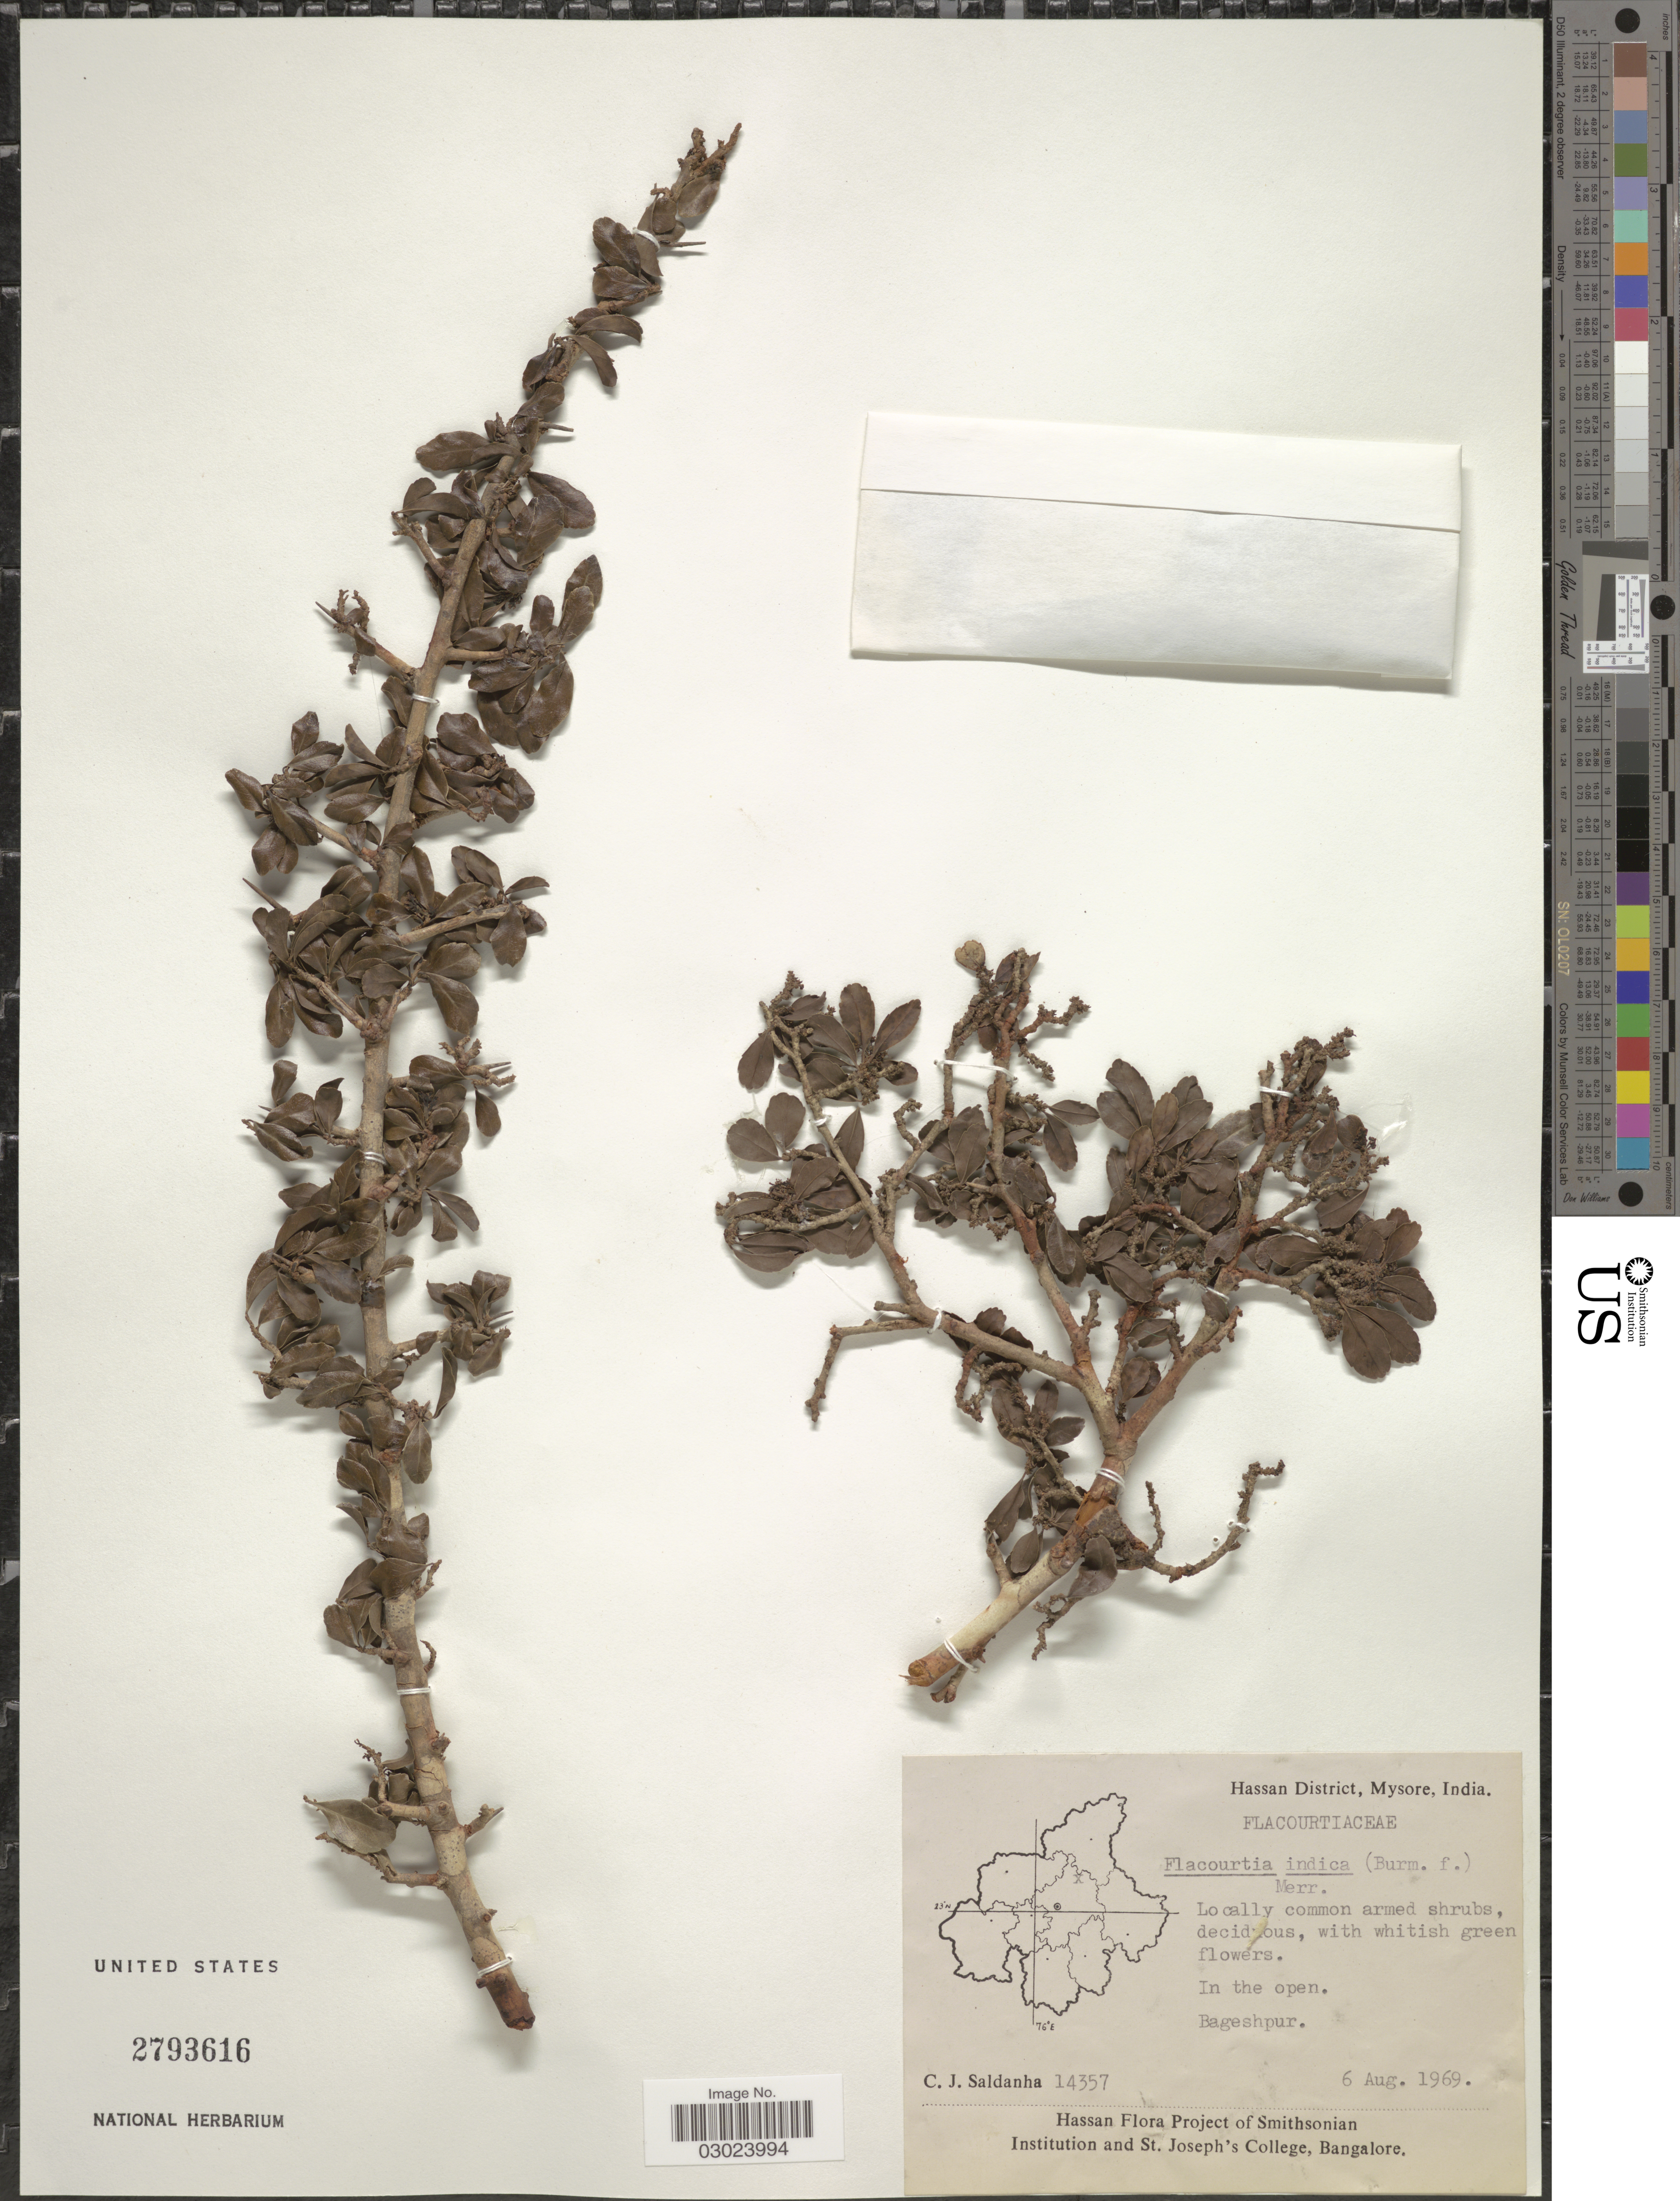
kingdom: Plantae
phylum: Tracheophyta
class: Magnoliopsida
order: Malpighiales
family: Salicaceae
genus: Flacourtia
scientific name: Flacourtia indica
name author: (Burm. f.) Merr.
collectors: C. J. Saldanha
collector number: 14357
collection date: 1969-08-06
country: India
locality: Hassan District, Mysore. Bageshpur.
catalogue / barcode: US 2793616